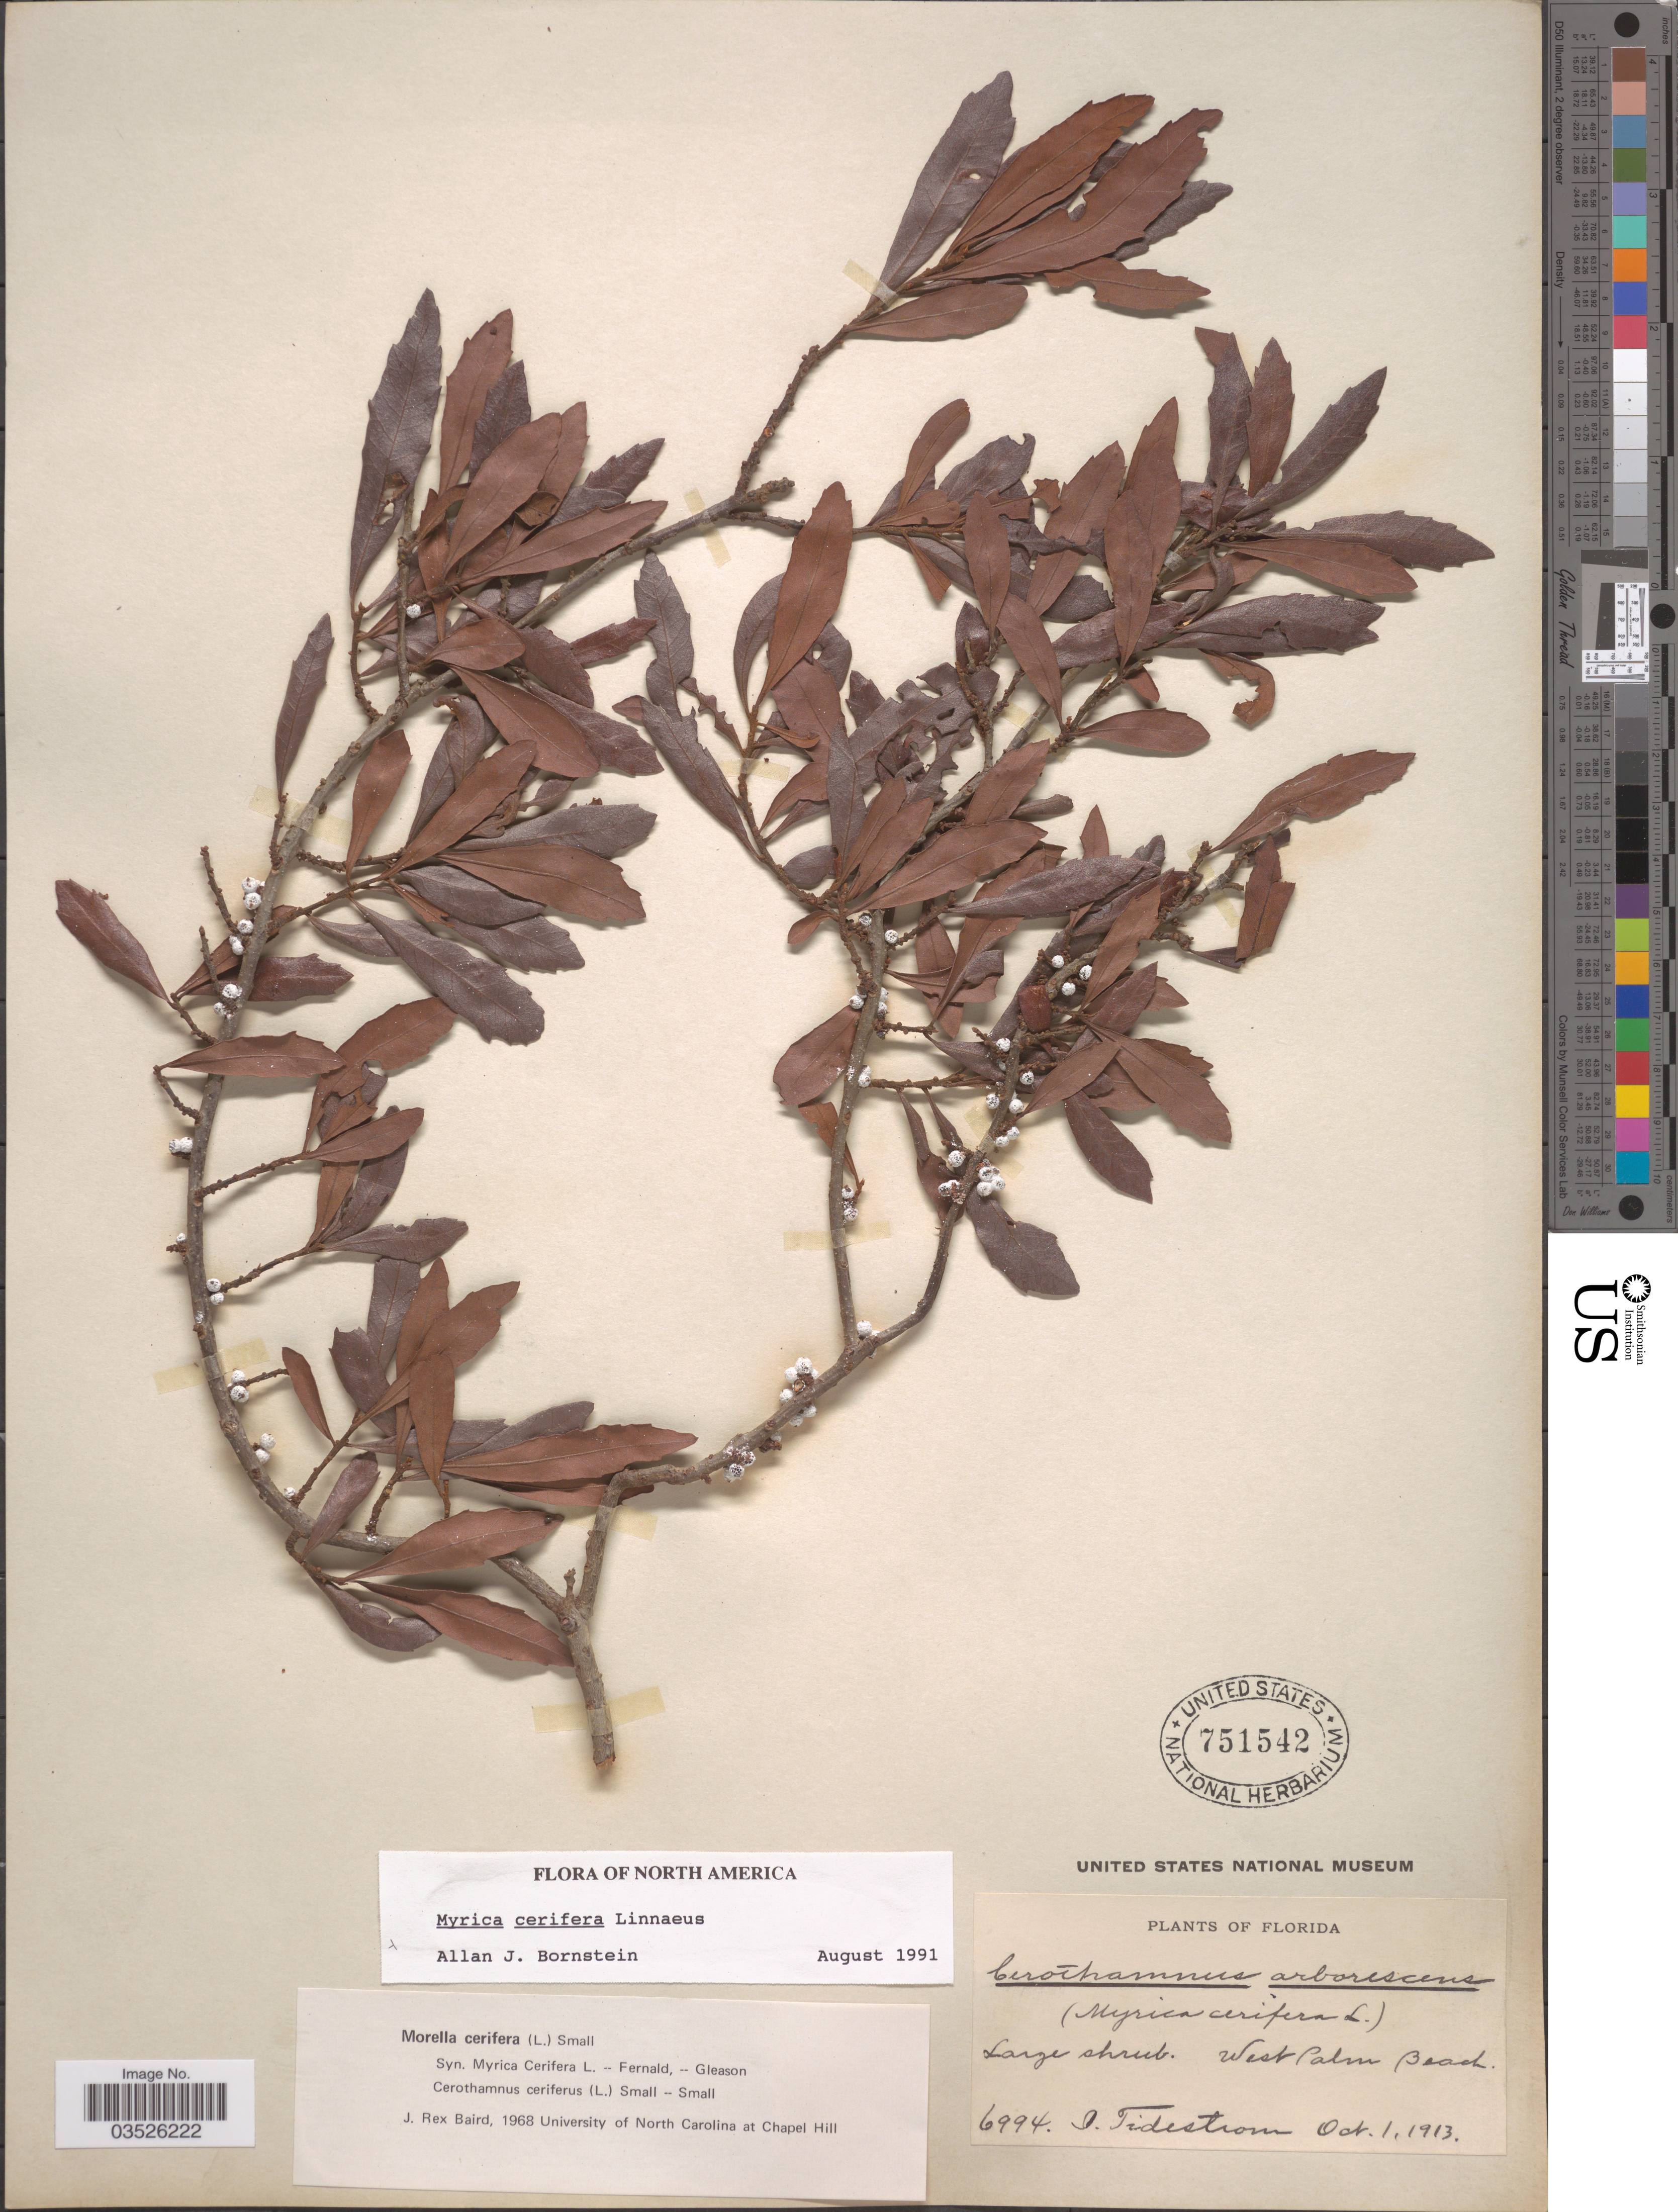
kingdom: Plantae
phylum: Tracheophyta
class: Magnoliopsida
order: Fagales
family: Myricaceae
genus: Morella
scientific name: Morella cerifera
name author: (L.) Small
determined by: Baird, James Rex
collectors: I. F. Tidestrom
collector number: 6994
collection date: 1913-10-01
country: United States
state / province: Florida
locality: West Palm Beach.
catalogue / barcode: US 751542